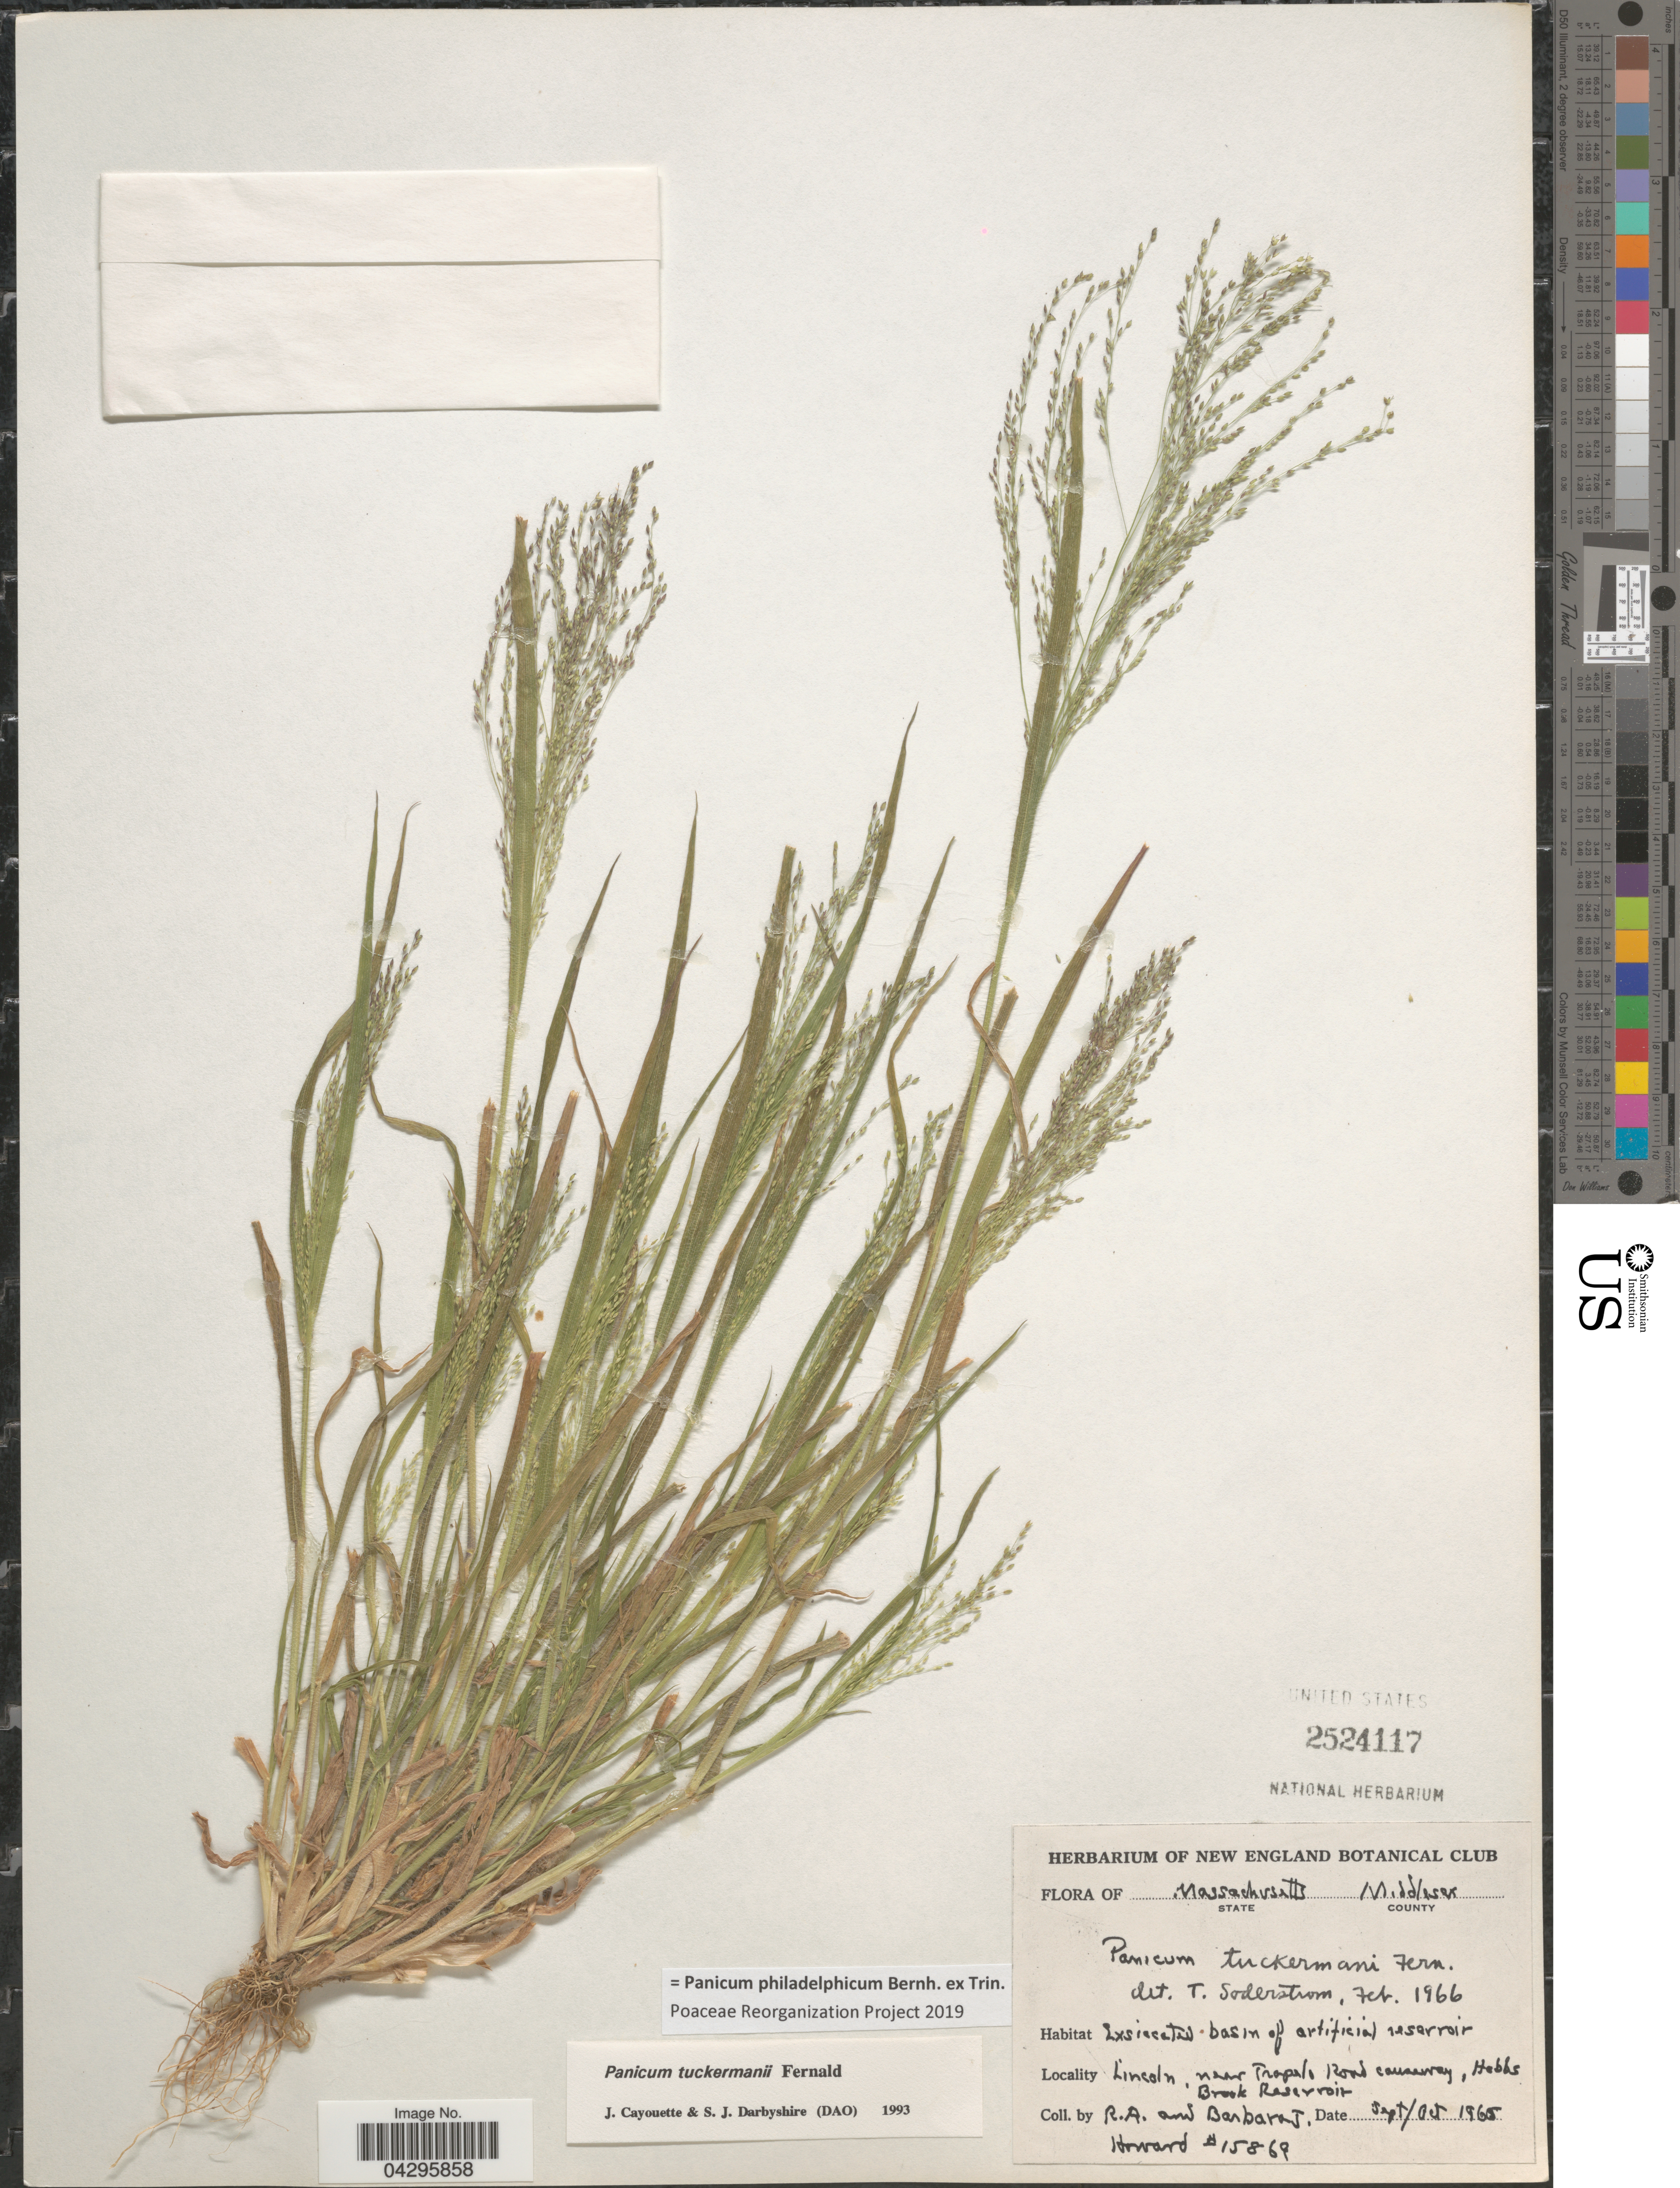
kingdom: Plantae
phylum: Tracheophyta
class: Liliopsida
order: Poales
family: Poaceae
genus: Panicum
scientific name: Panicum philadelphicum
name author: Bernh. ex Trin.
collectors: R. A. Howard & B. Howard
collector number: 15869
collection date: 1965-09-05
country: United States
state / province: Massachusetts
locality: Middlesex County. Lincoln, near Tropalo Road causeway, Hobbs Brook Reservoir.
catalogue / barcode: US 2524117